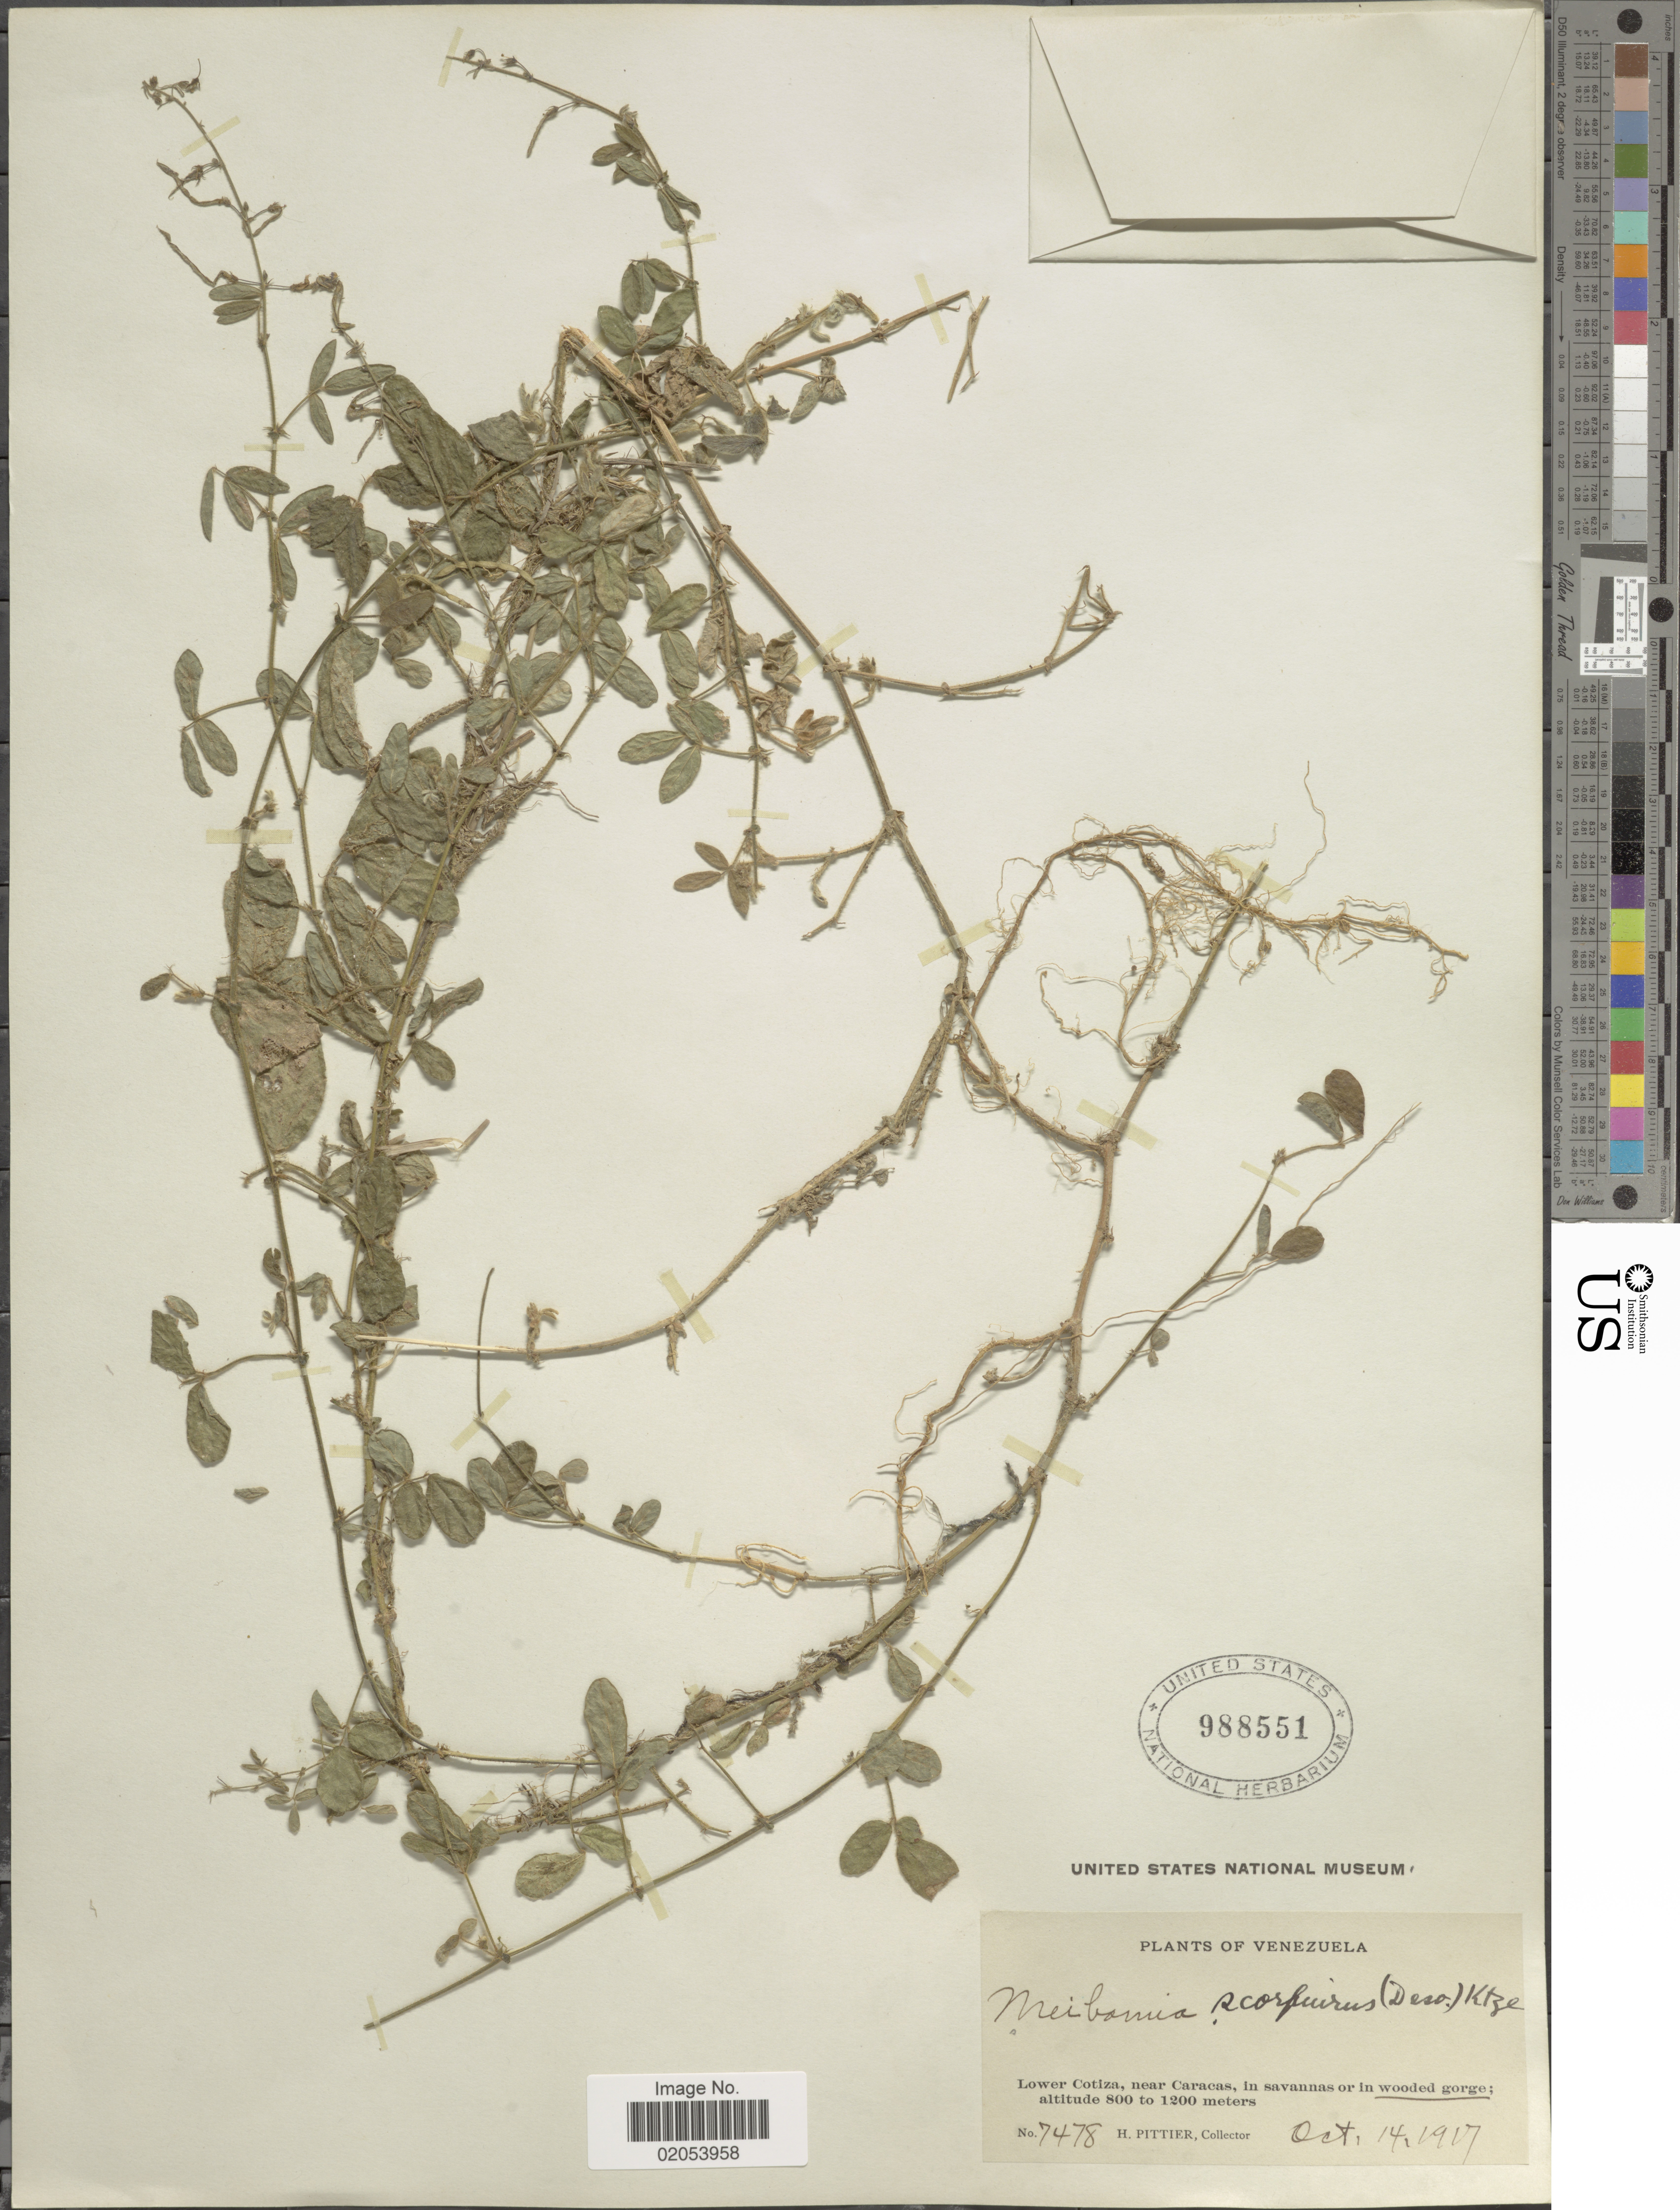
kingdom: Plantae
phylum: Tracheophyta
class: Magnoliopsida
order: Fabales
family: Fabaceae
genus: Desmodium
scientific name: Desmodium scorpiurus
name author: (Sw.) Desv. ex DC.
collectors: H. F. Pittier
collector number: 7478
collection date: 1917-10-14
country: Venezuela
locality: Lower Cotiza, near Caracas, in wooded gorge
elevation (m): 800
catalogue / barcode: US 988551